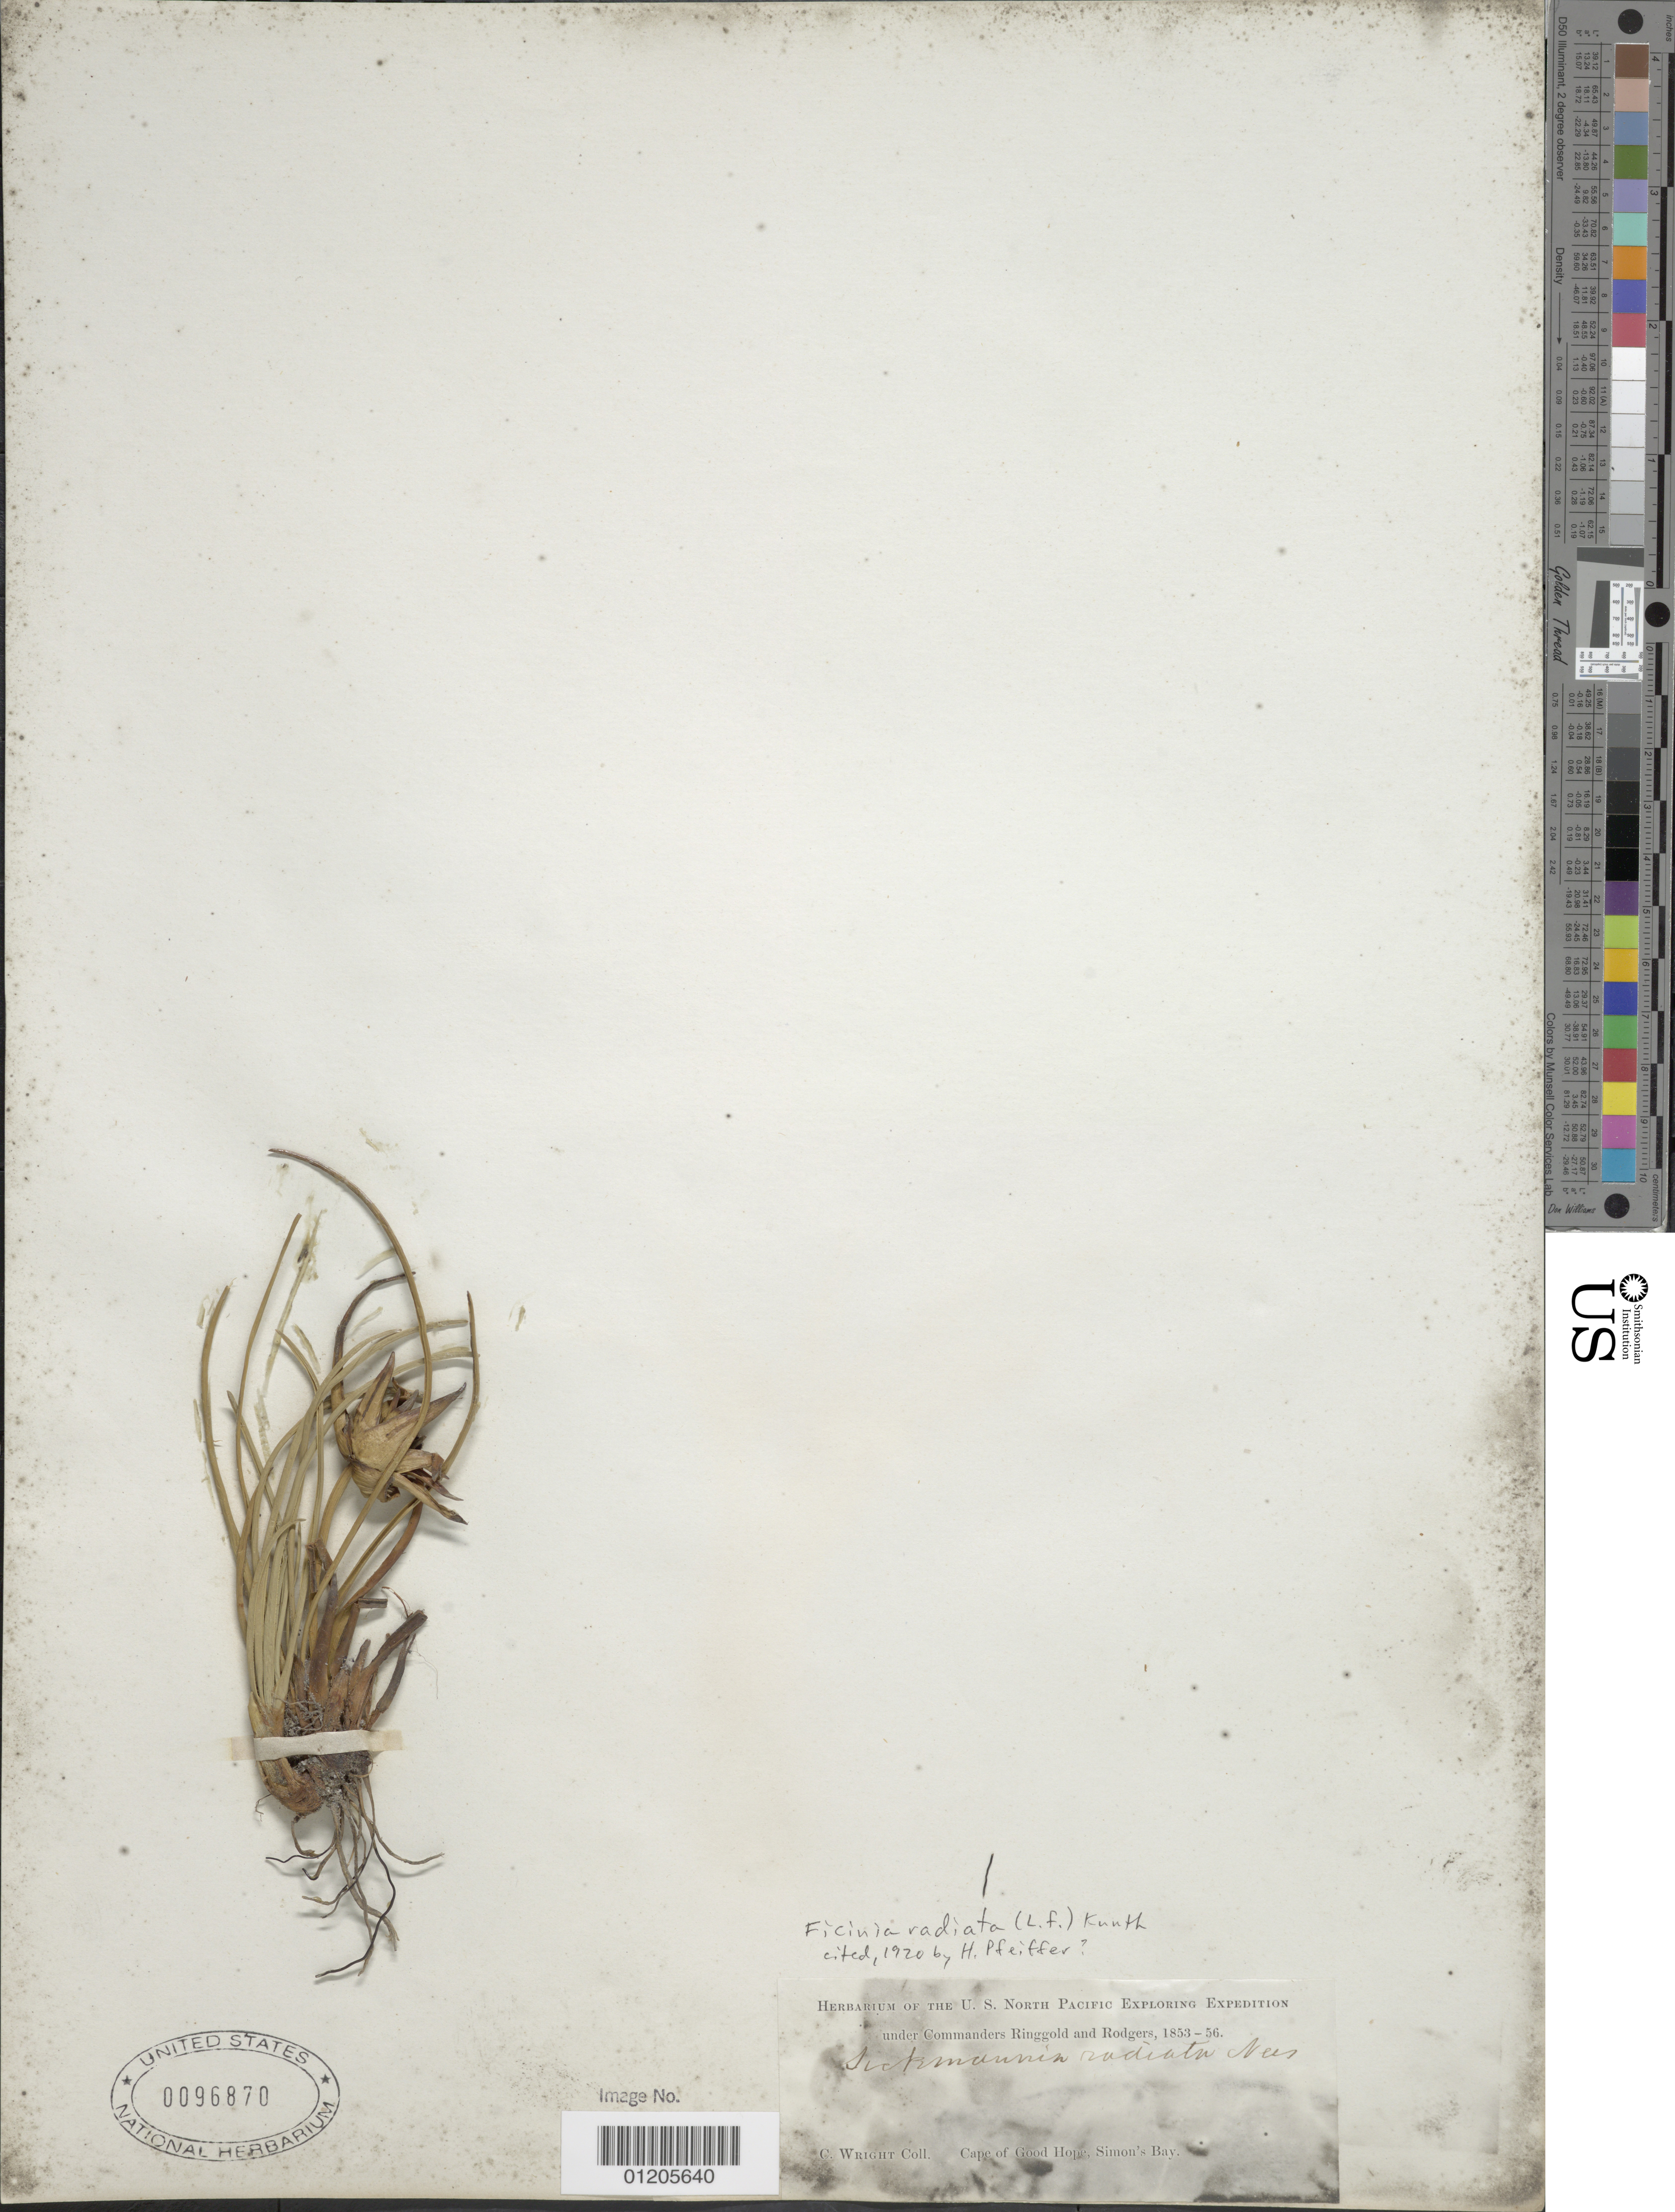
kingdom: Plantae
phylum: Tracheophyta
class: Liliopsida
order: Poales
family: Cyperaceae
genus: Ficinia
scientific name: Ficinia radiata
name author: (L. f.) Kunth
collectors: C. Wright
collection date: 1853/1856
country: South Africa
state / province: Western Cape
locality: Cape of Good Hope, Simon's Bay.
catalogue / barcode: US 96870